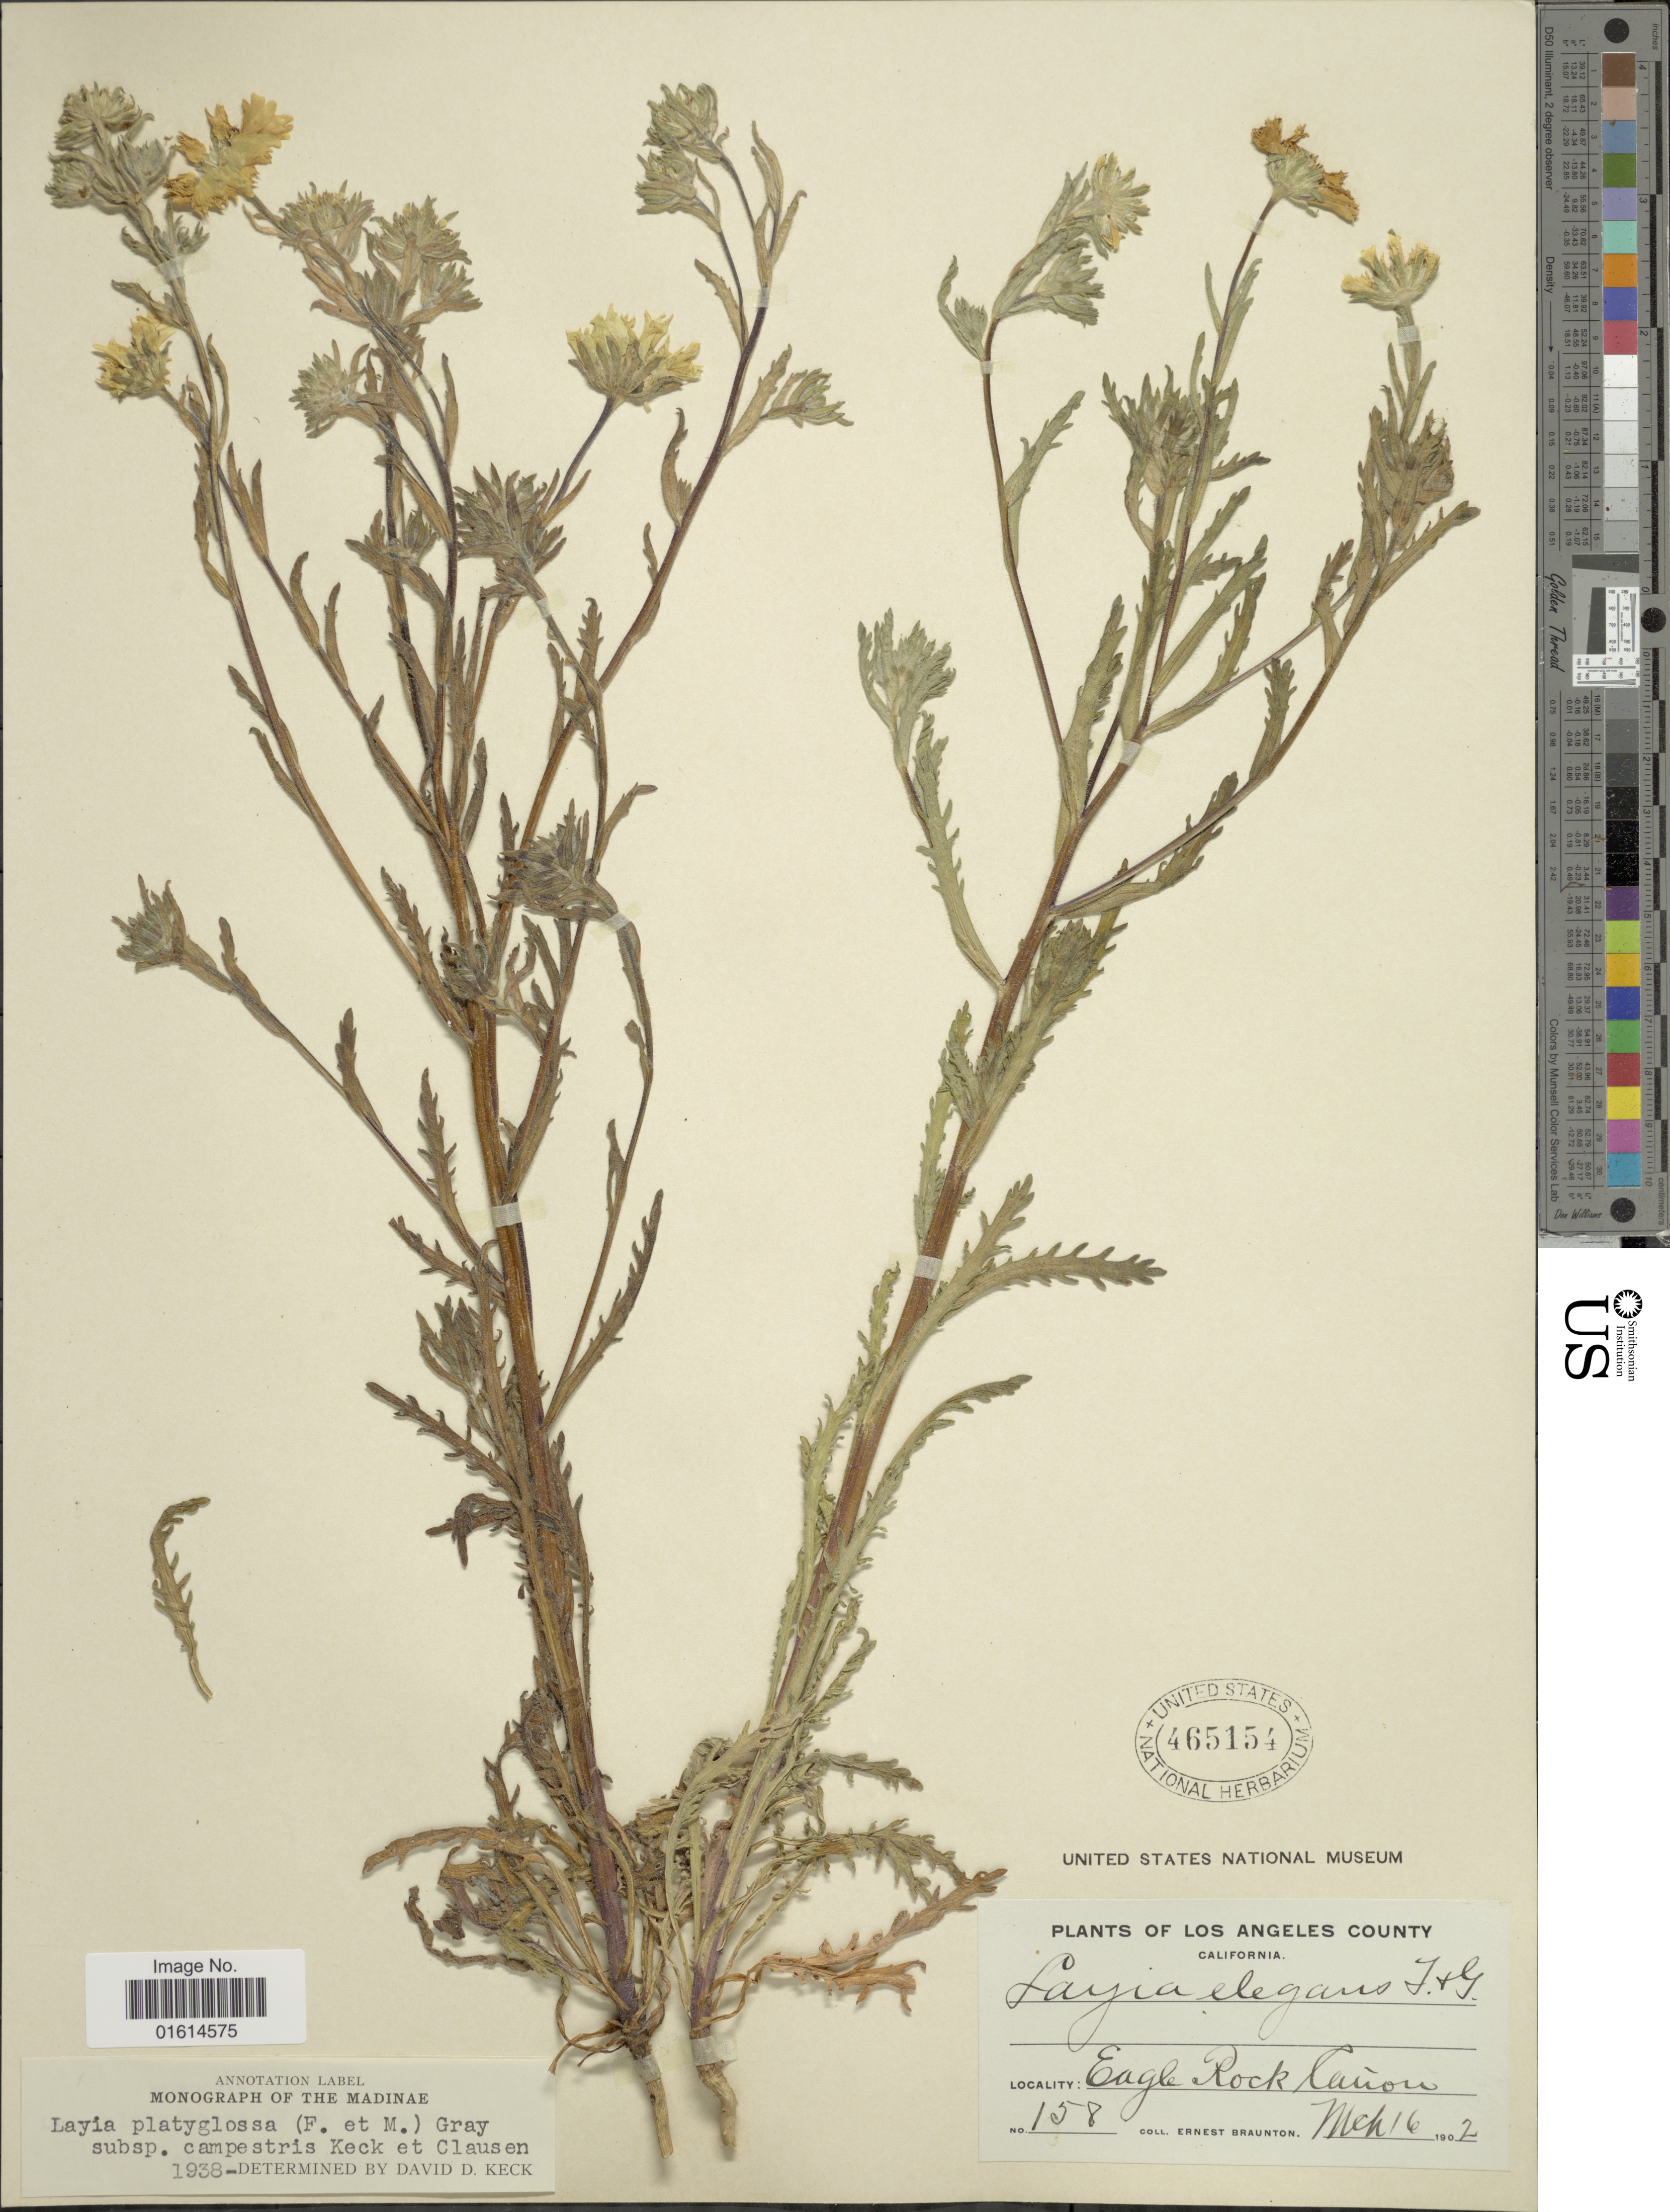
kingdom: Plantae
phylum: Tracheophyta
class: Magnoliopsida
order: Asterales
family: Asteraceae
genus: Layia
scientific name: Layia platyglossa subsp. campestris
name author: D.D. Keck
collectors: E. Braunton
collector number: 158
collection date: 1902-03-16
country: United States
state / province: California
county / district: Los Angeles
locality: Los Angeles County, Eagle Rock Canon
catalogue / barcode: US 465154